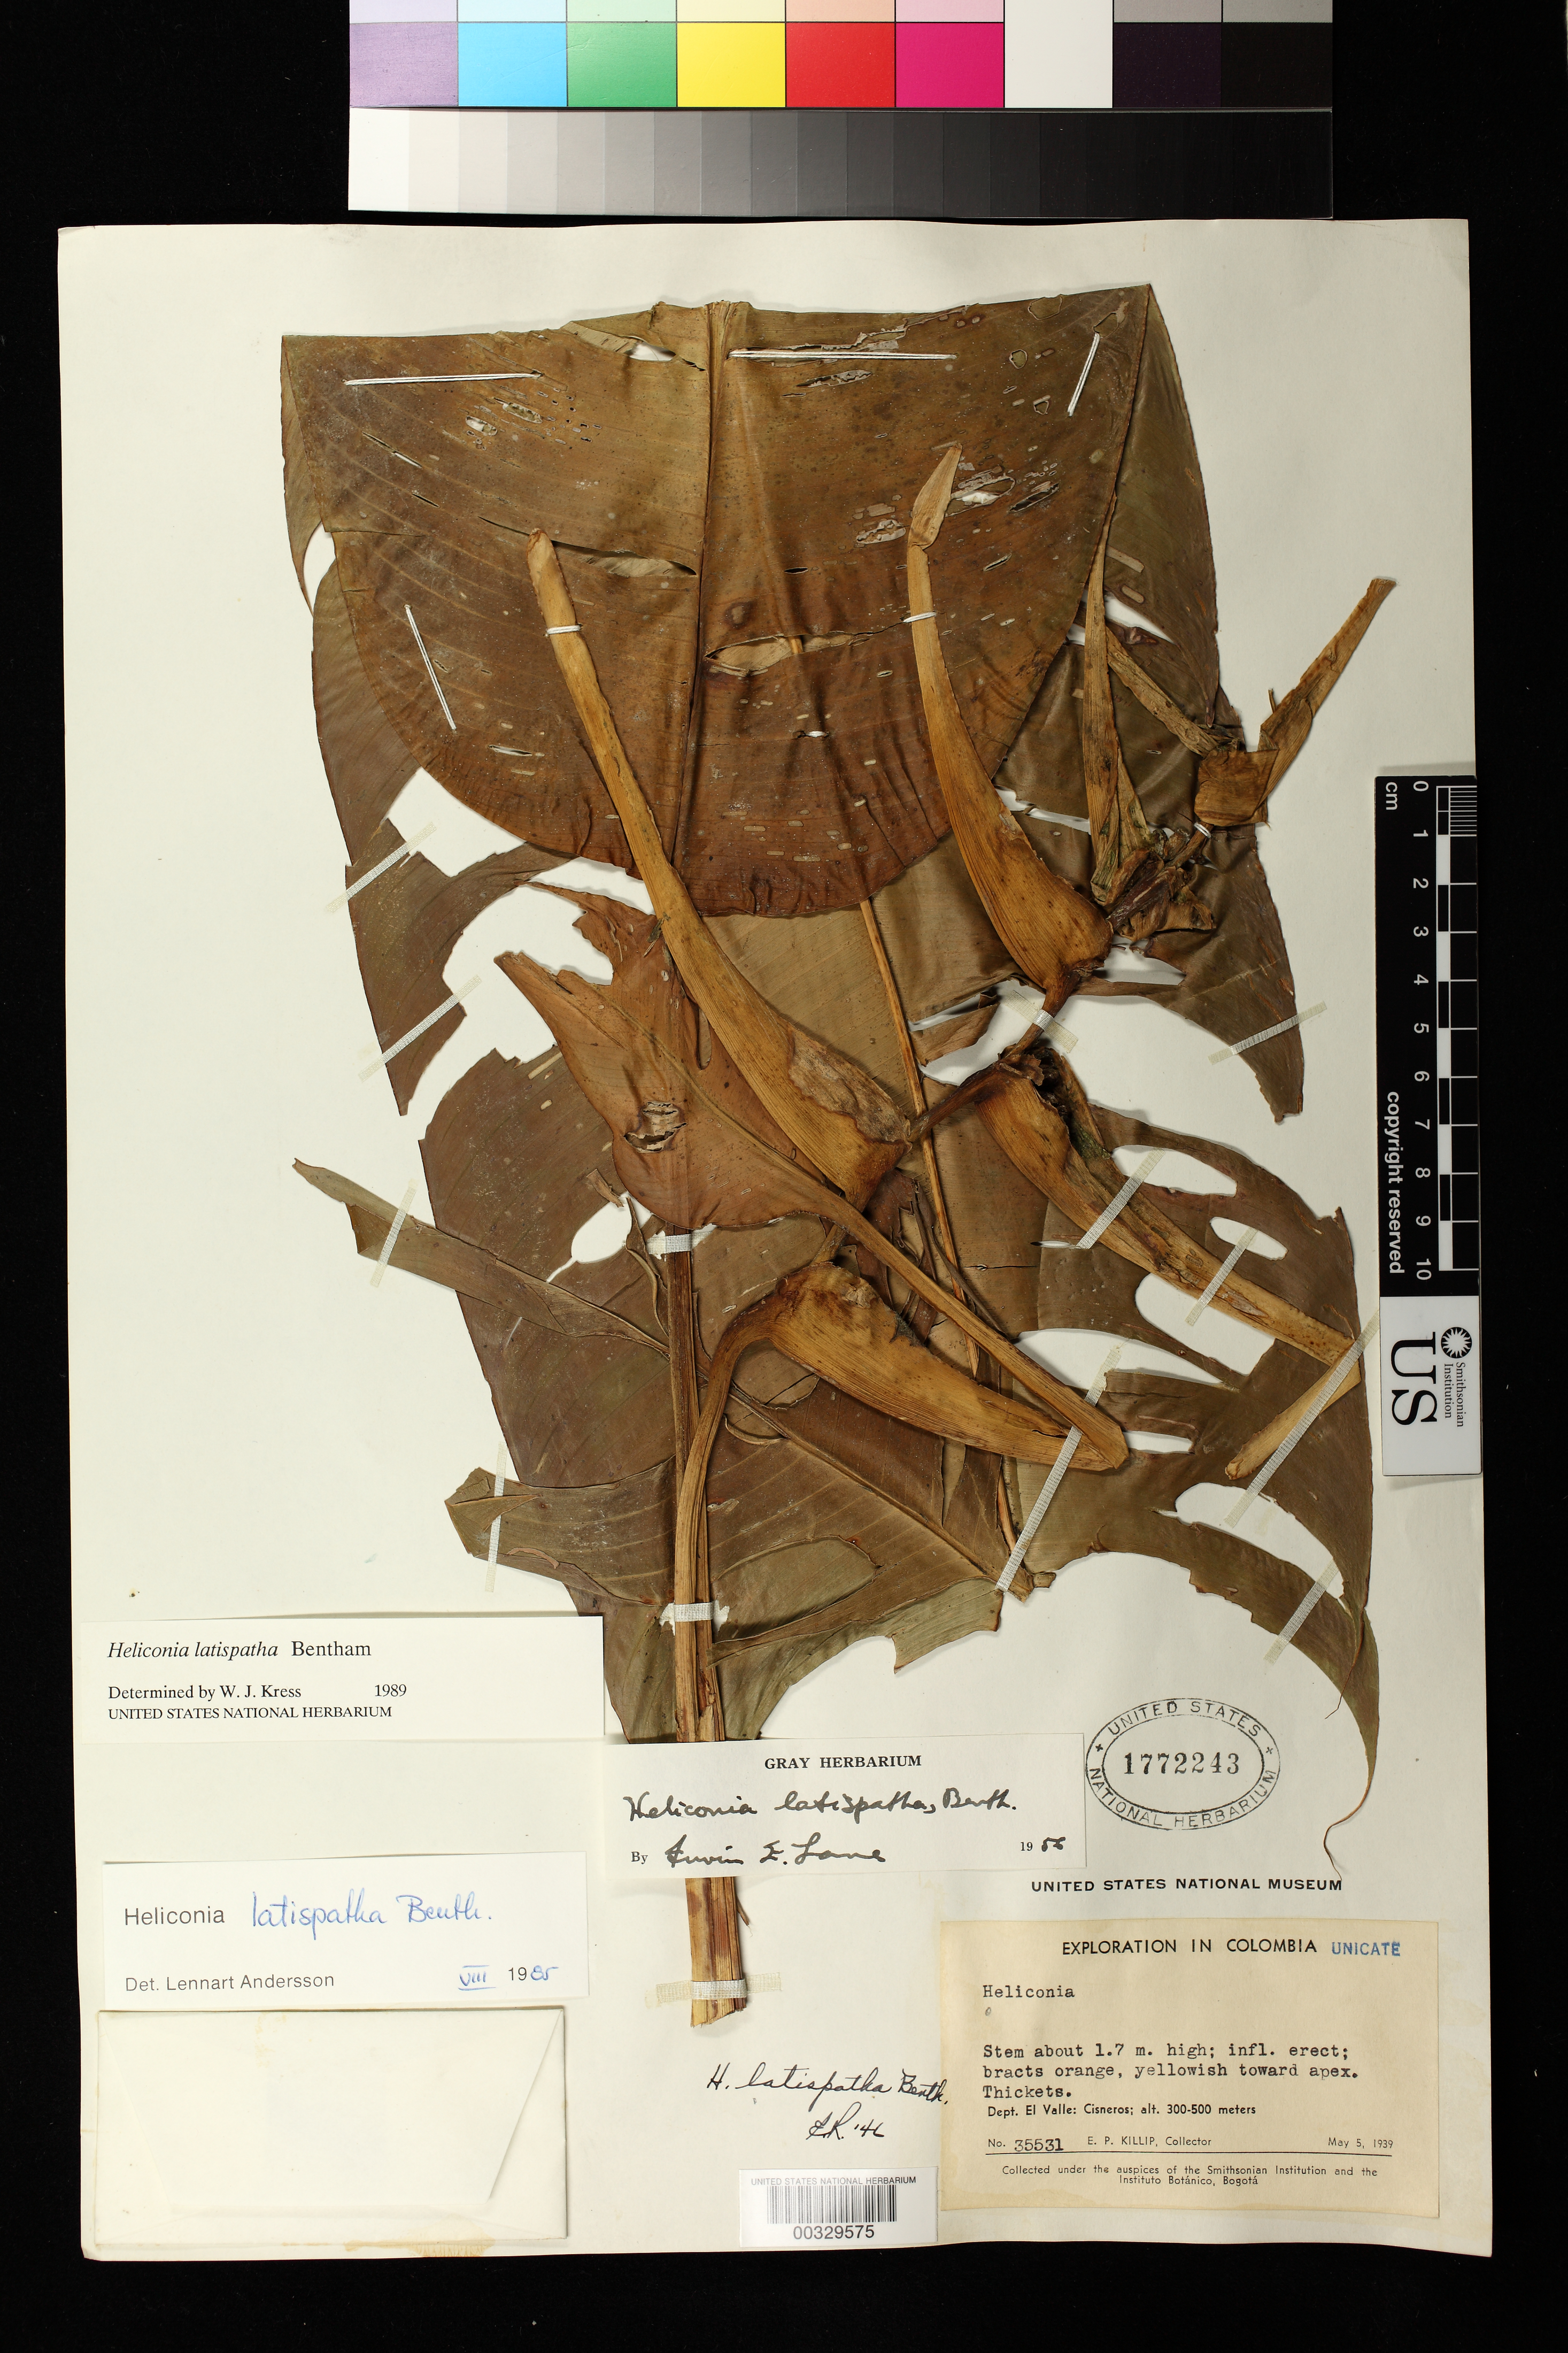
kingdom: Plantae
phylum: Tracheophyta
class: Liliopsida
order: Zingiberales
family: Heliconiaceae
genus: Heliconia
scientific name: Heliconia latispatha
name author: Benth.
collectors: E. P. Killip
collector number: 35531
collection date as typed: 05 May 1939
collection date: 1939-05-05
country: Colombia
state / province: Valle del Cauca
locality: Cisneros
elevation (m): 300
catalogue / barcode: US 1772243